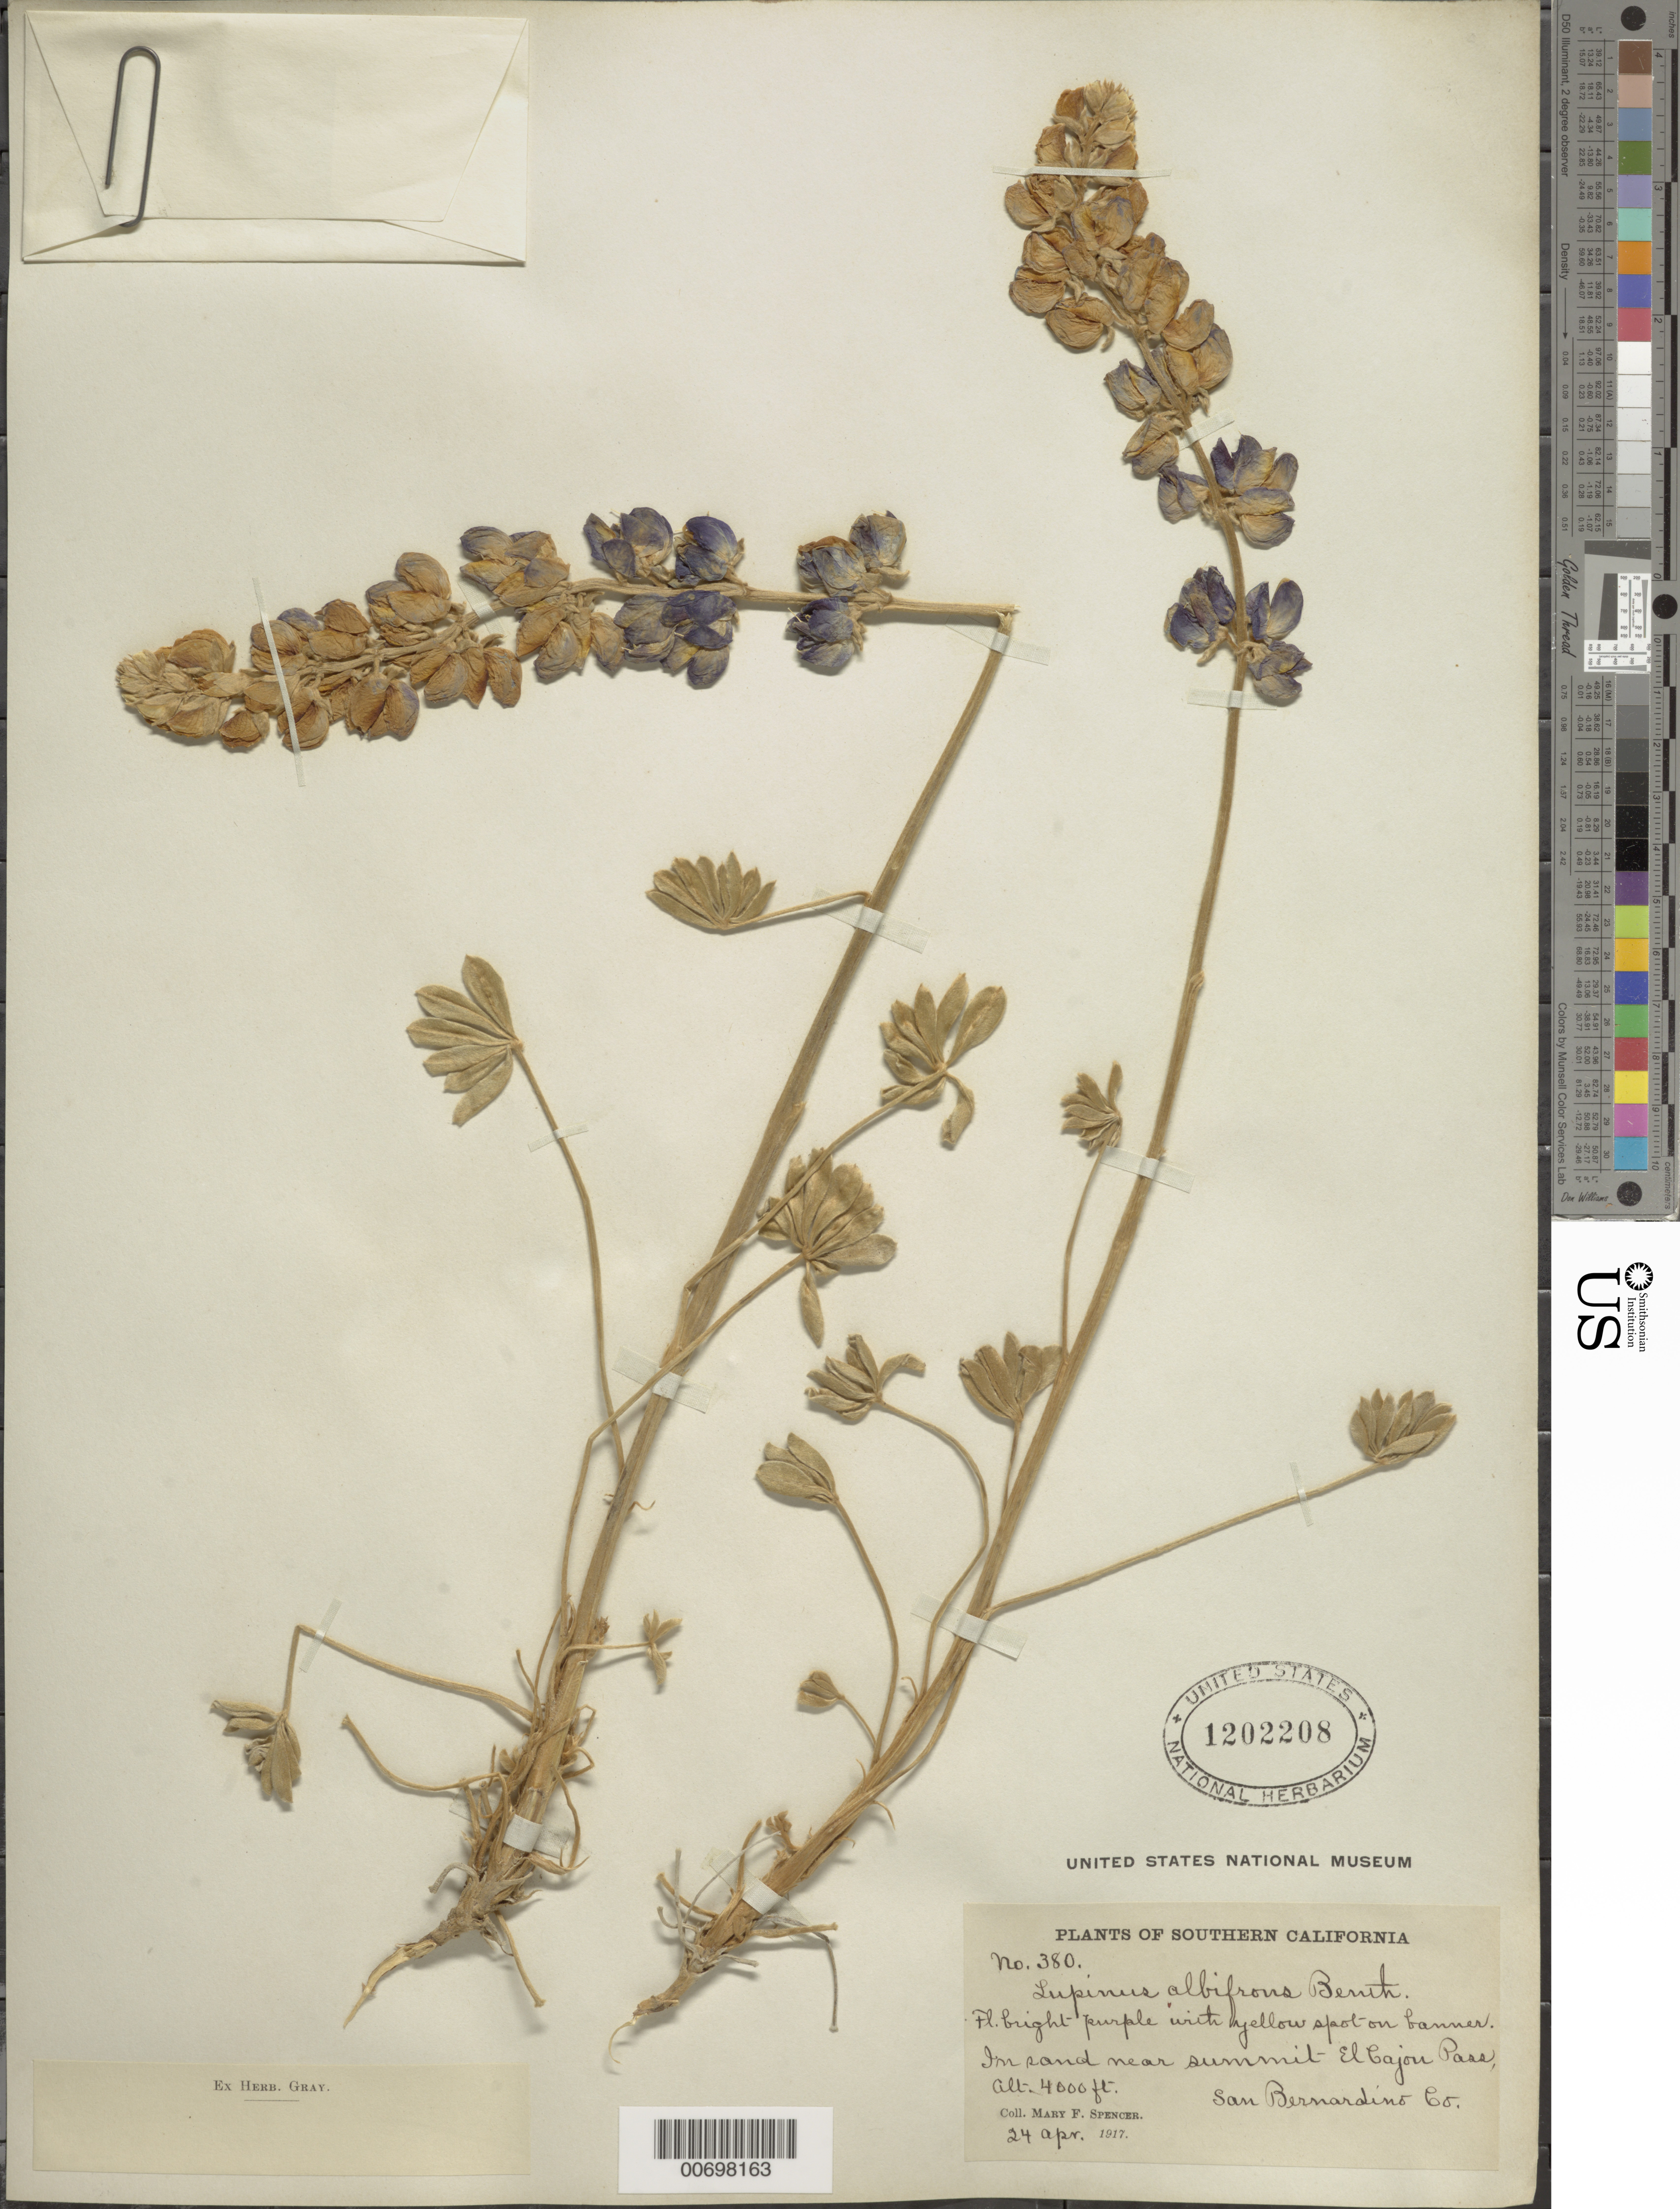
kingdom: Plantae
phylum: Tracheophyta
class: Magnoliopsida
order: Fabales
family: Fabaceae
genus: Lupinus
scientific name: Lupinus albifrons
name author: Benth.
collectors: M. Spencer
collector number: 380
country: United States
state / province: California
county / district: San Bernardino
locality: In sand near summit El Cojon Pass.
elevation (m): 1219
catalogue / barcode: US 1202208